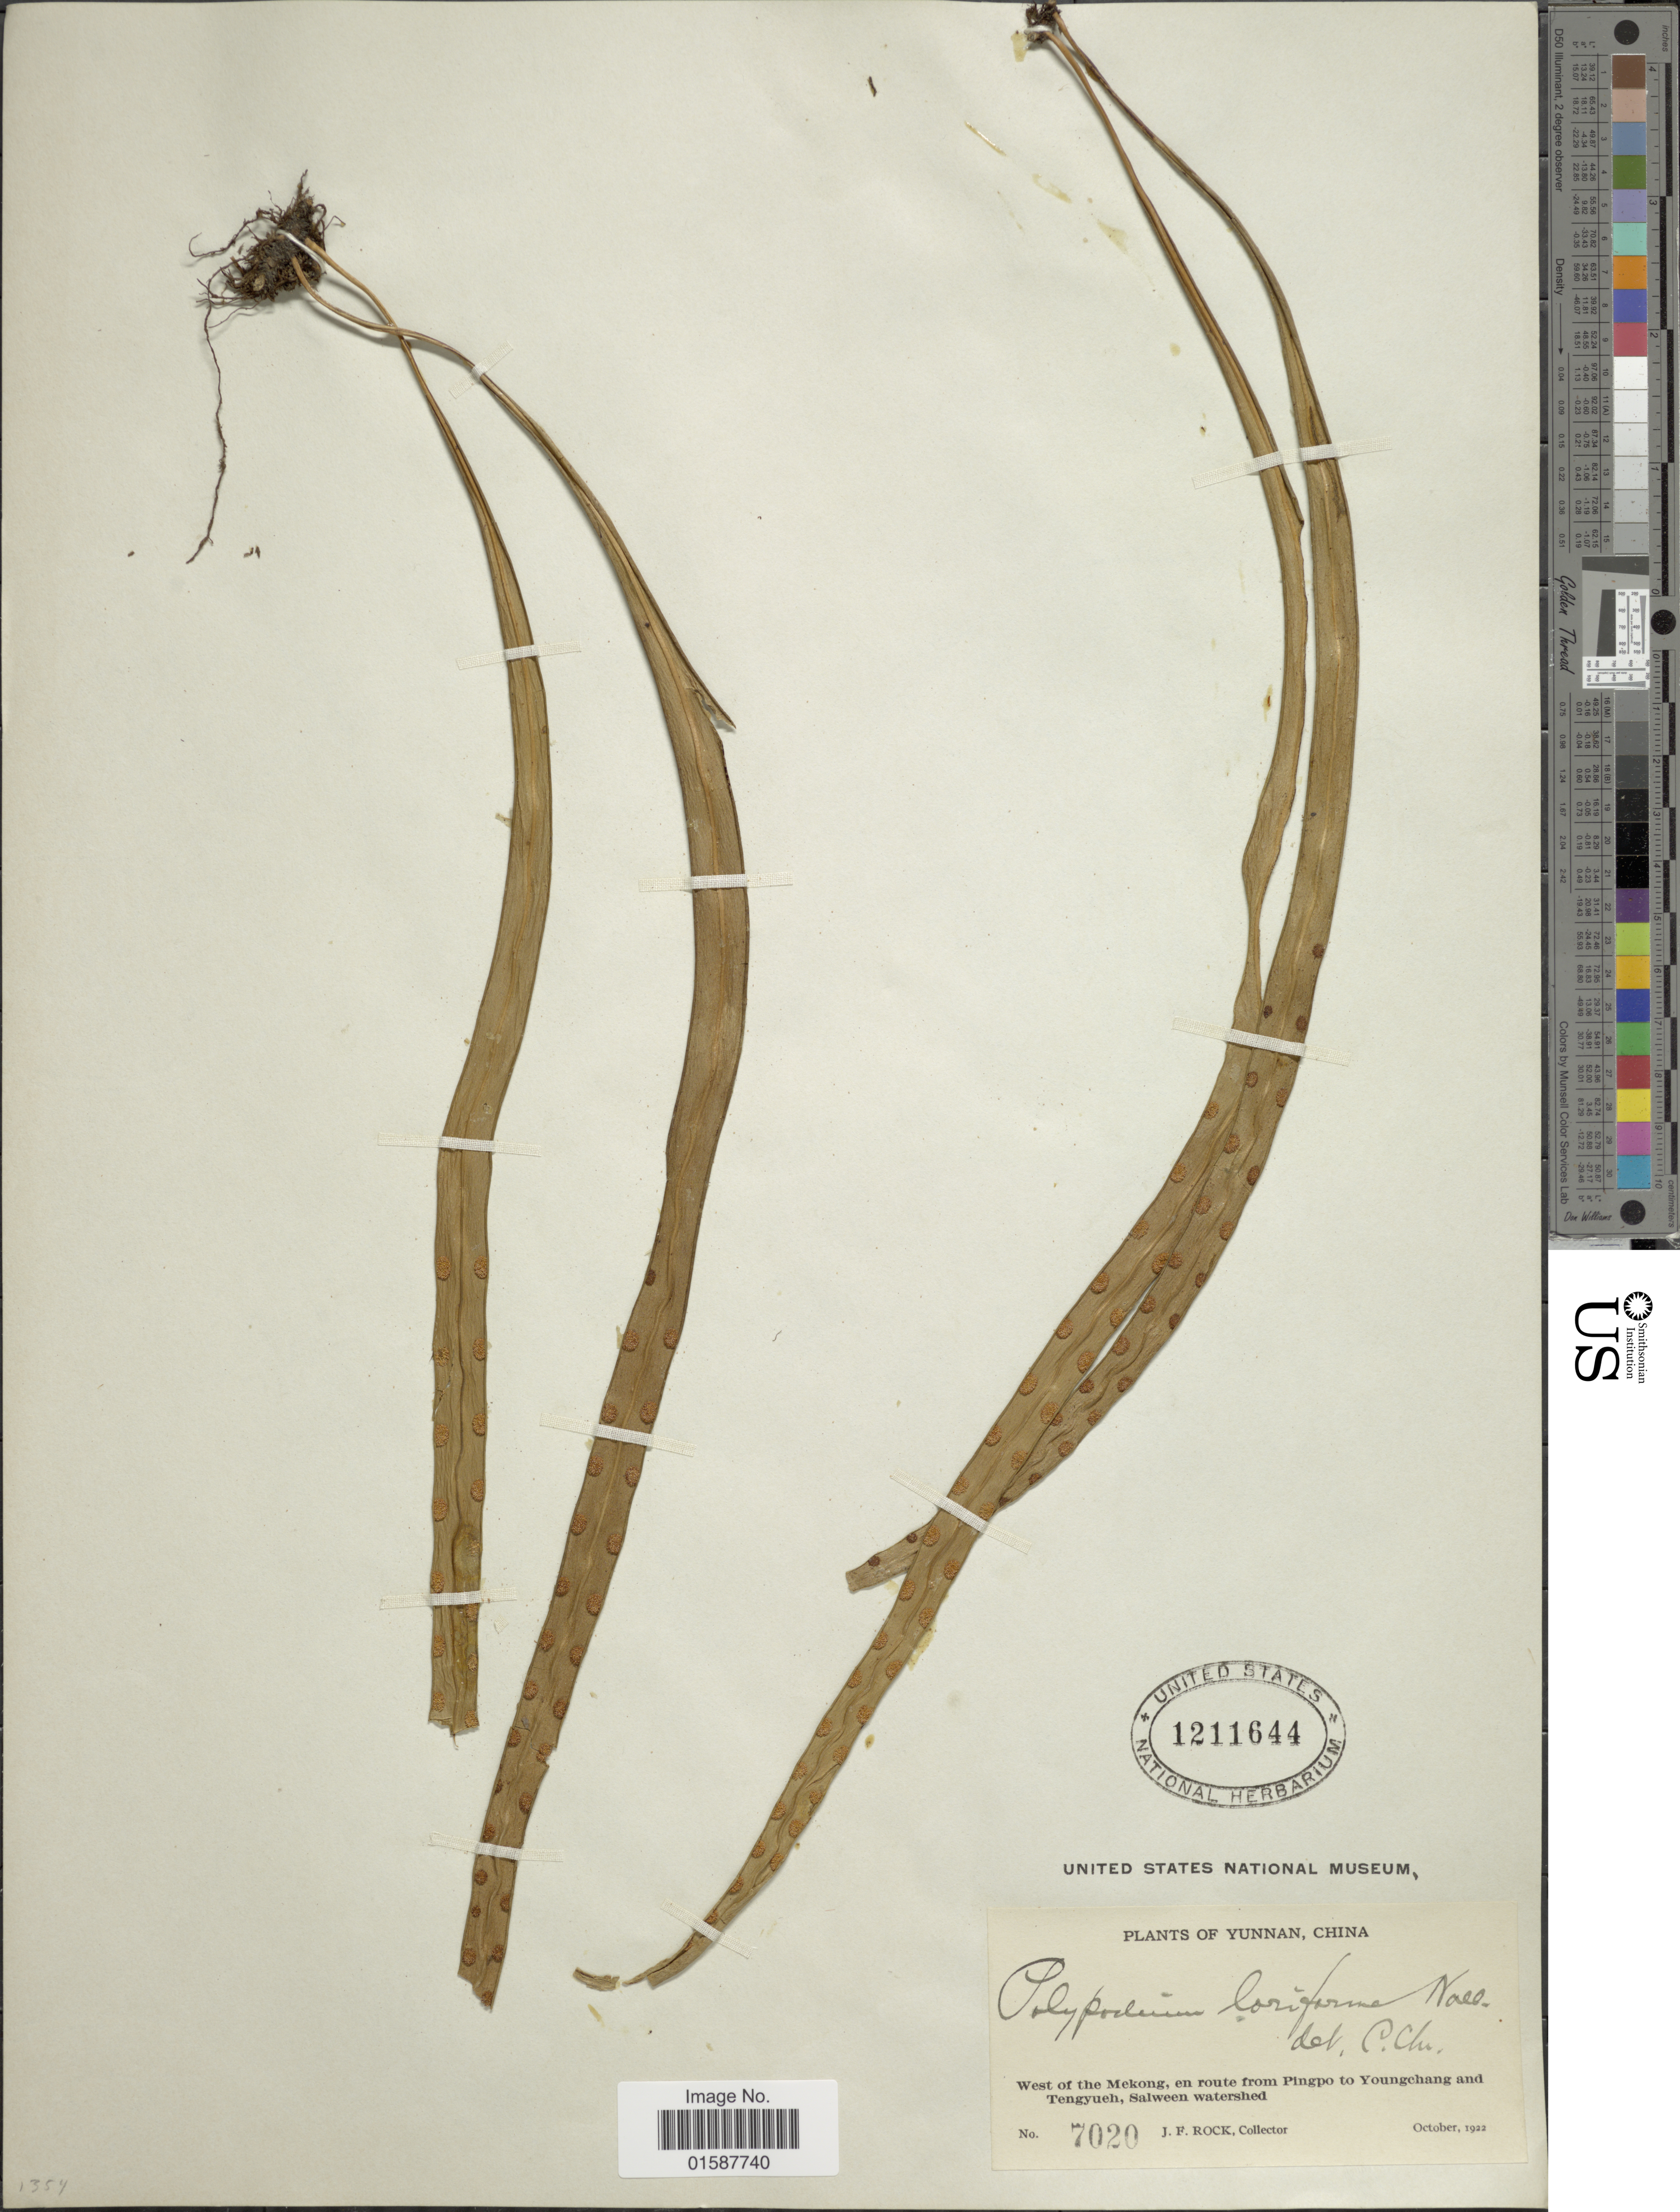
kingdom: Plantae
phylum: Tracheophyta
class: Polypodiopsida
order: Polypodiales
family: Polypodiaceae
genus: Lepisorus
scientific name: Lepisorus loriformis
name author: (Wall. ex Mett.) Ching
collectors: J. Rock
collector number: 7020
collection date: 1922-10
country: China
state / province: Yunnan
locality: Yunnan, West of the Mekong, en route from Pingo to Youngchang and Tengyueh, Salween watershed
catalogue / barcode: US 1211644